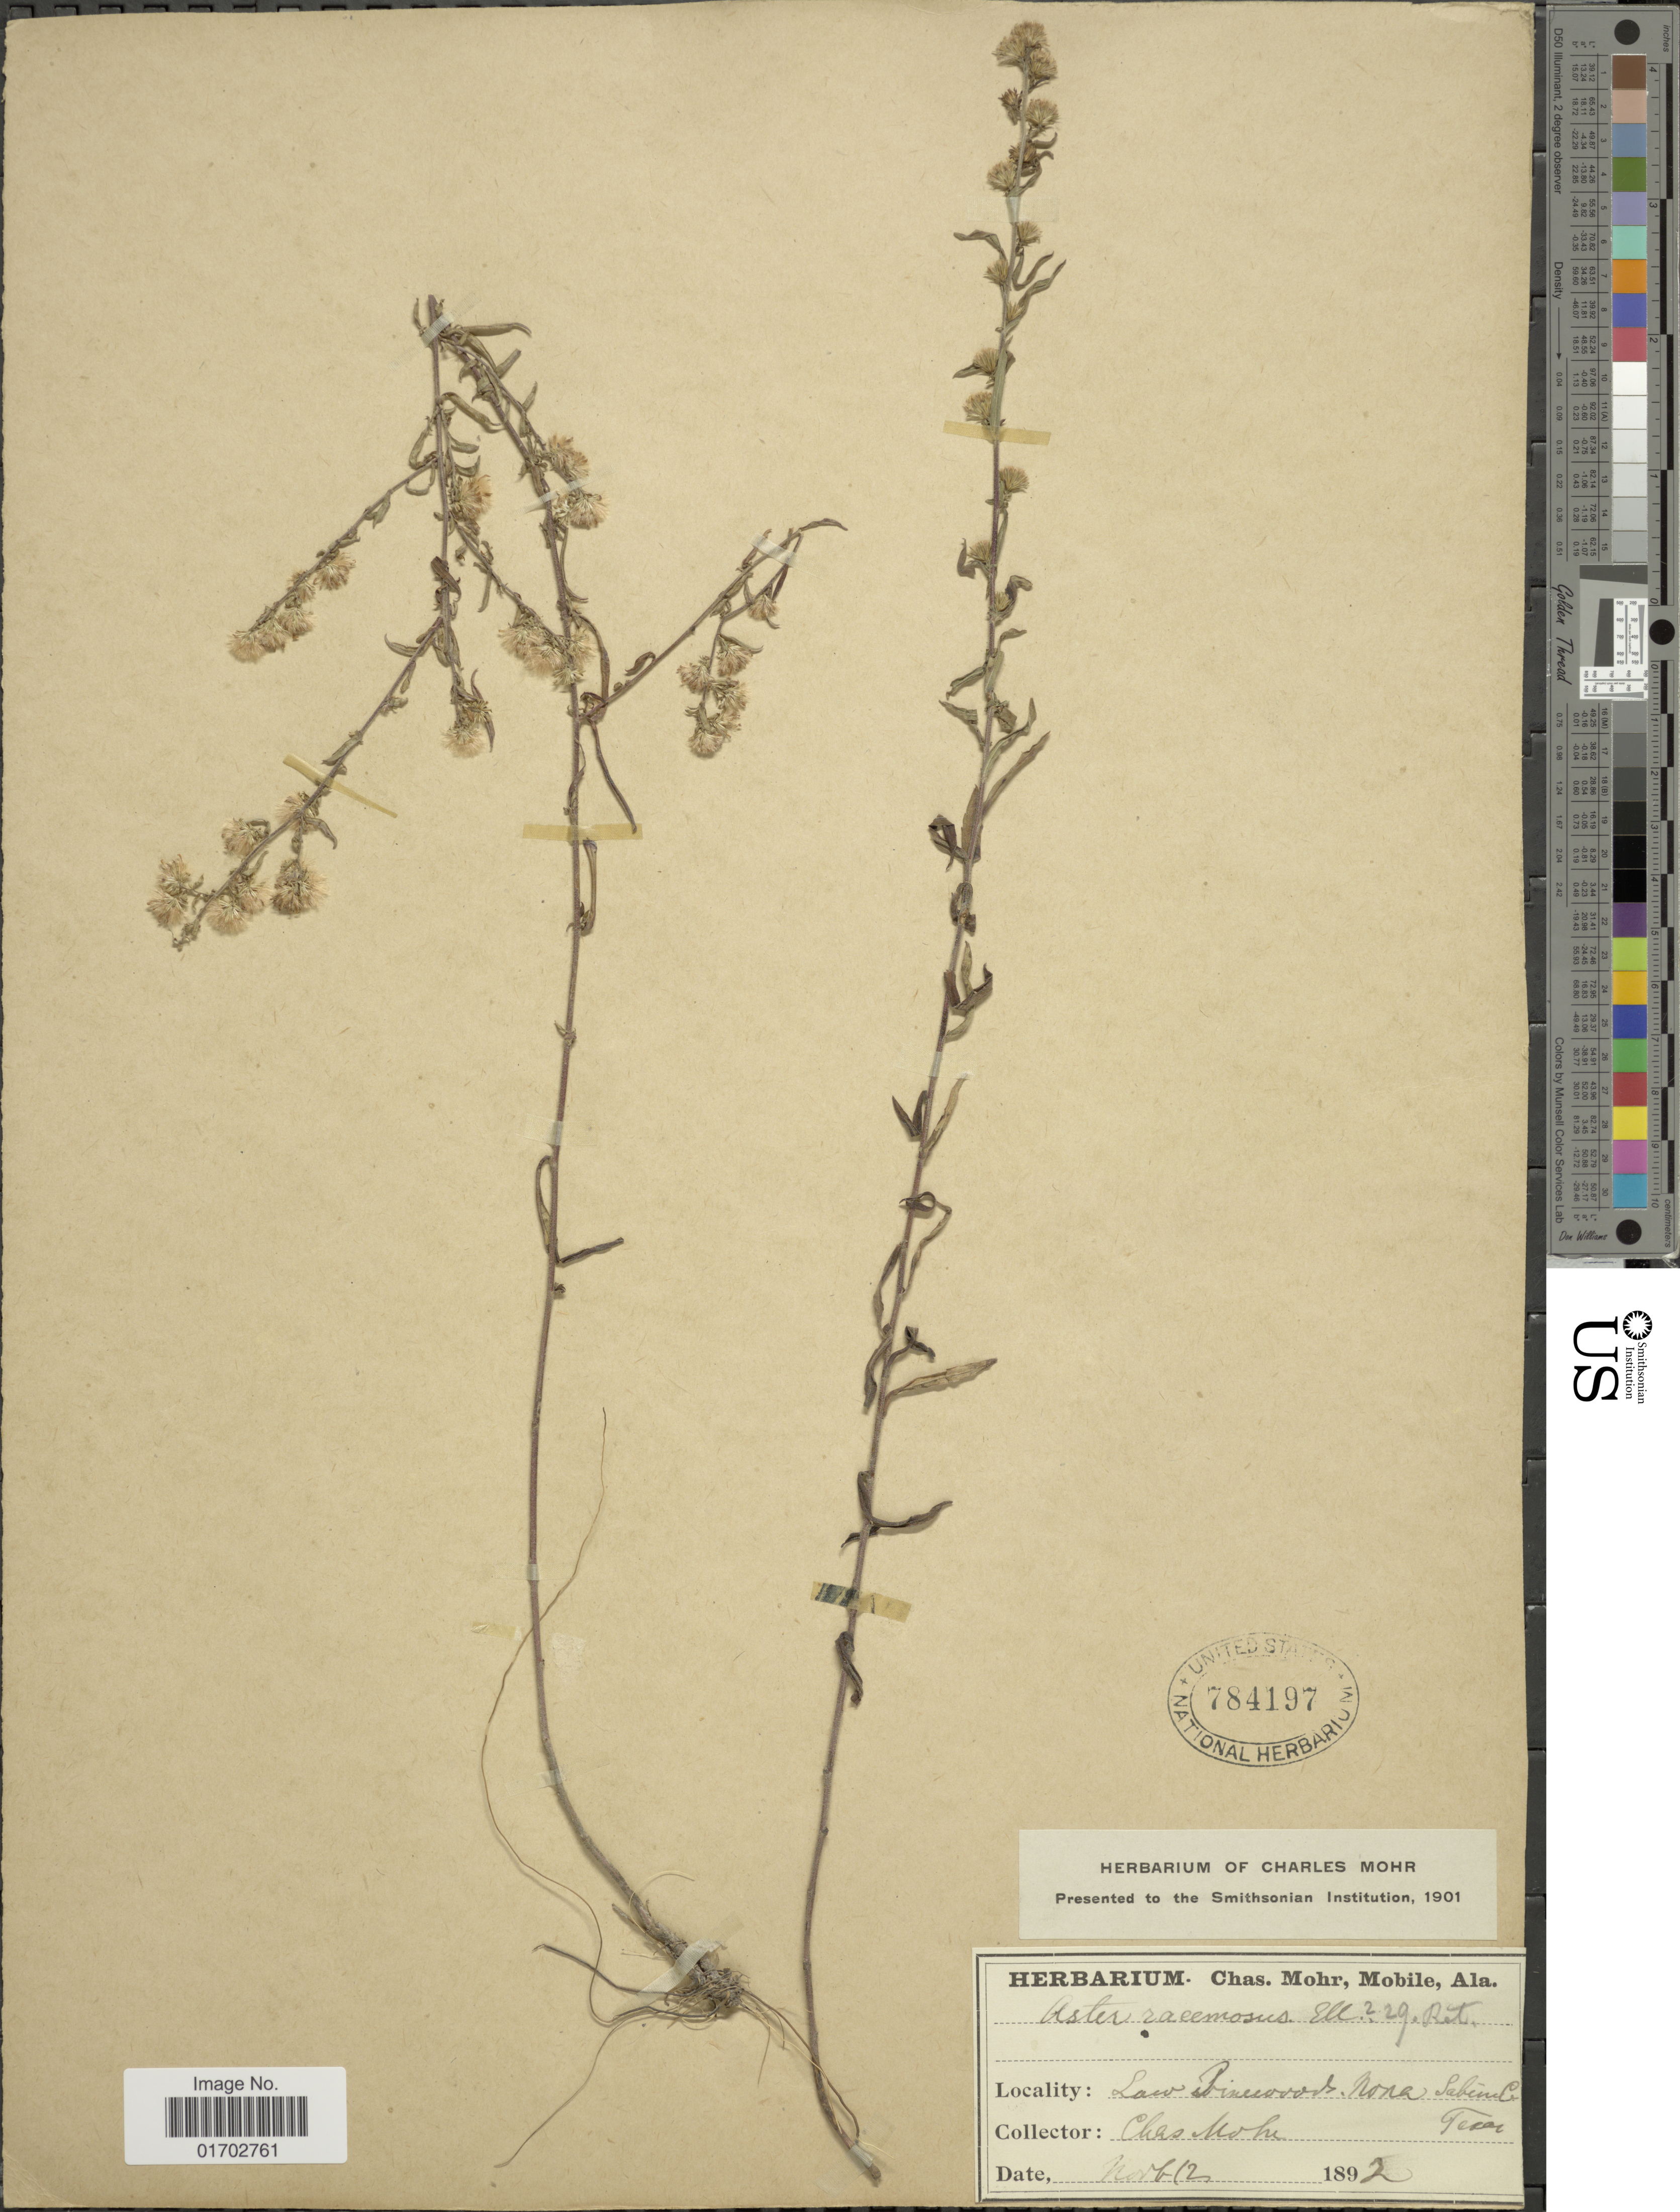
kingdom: Plantae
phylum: Tracheophyta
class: Magnoliopsida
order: Asterales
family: Asteraceae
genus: Symphyotrichum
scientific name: Symphyotrichum racemosum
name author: (Elliott) G.L. Nesom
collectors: Mohr, C. T. (herbarium)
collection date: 1892-11-12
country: United States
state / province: Texas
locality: Nome Sabine Co.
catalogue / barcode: US 784197